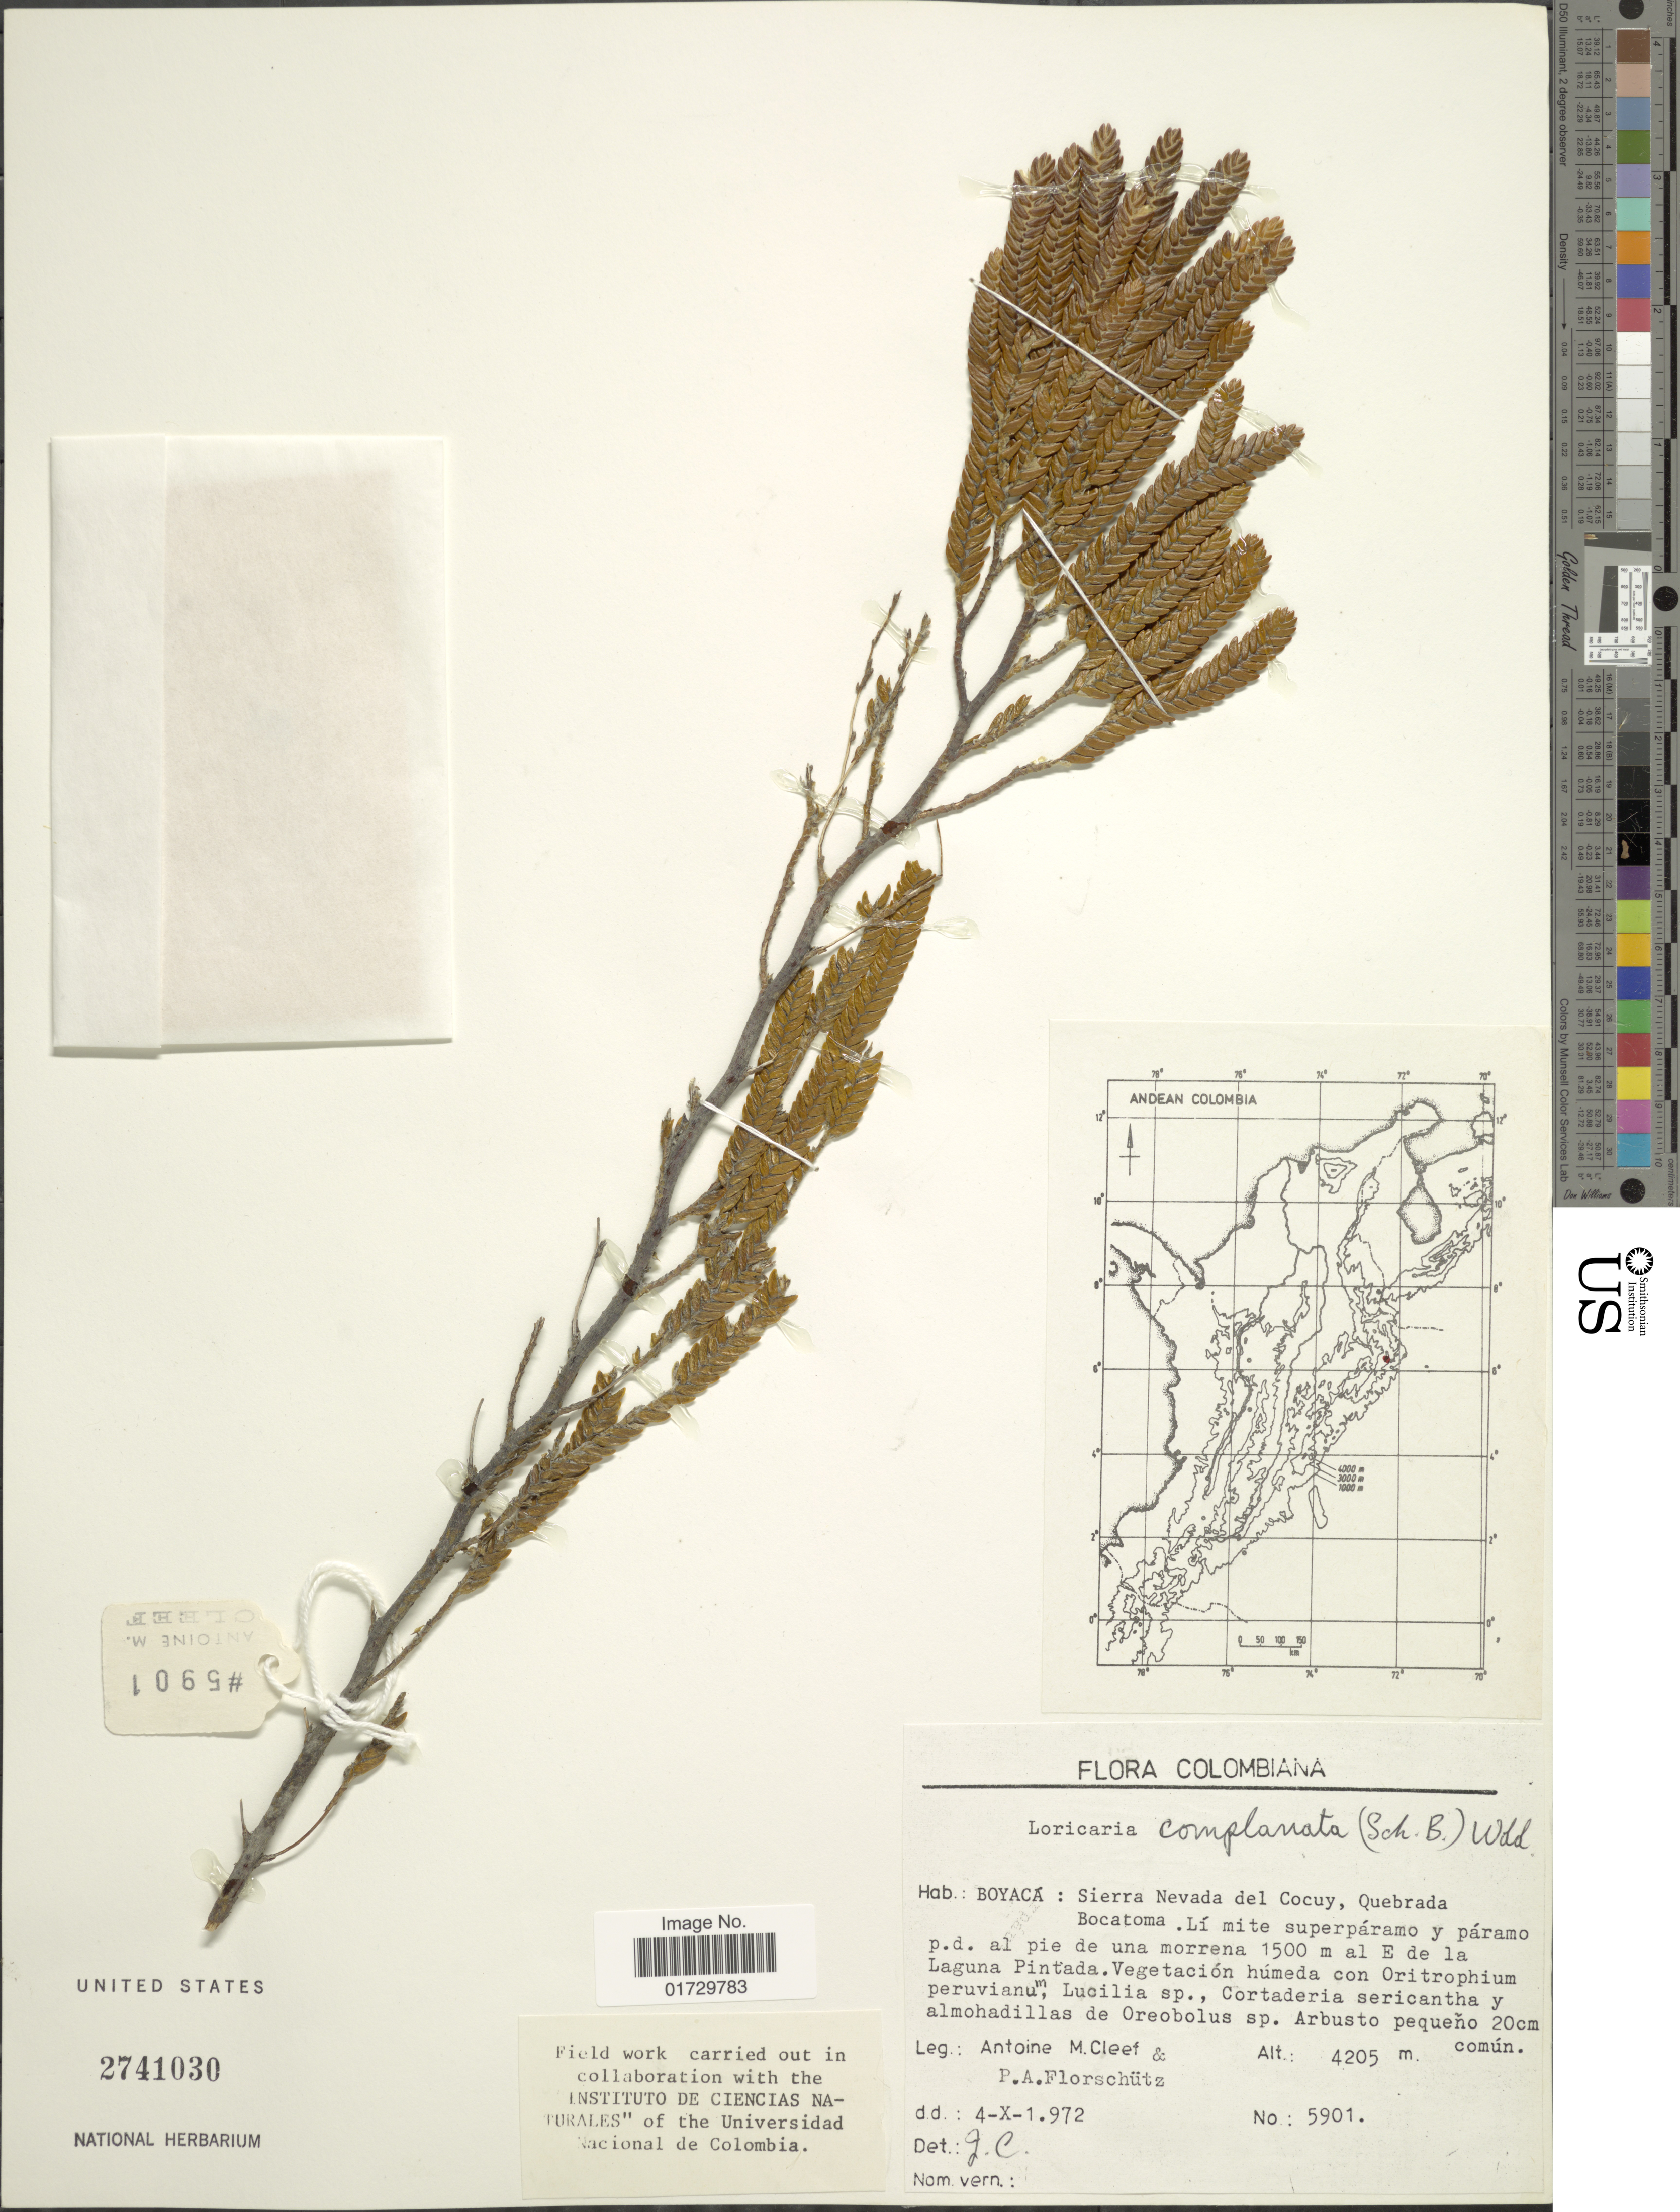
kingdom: Plantae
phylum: Tracheophyta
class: Magnoliopsida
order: Asterales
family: Asteraceae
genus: Loricaria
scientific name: Loricaria complanata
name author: (Sch. Bip.) Wedd.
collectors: A. M. Cleef & P. Florschütz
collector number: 5901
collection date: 1972-10-04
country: Colombia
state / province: Boyacá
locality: Sierra Nevada del Cocuy, Quebrada Bocatoma. Limite superparama y paramo p.d. al pie de una morrena 1500 m al E de la Laguna Pintada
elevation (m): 4205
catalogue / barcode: US 2741030